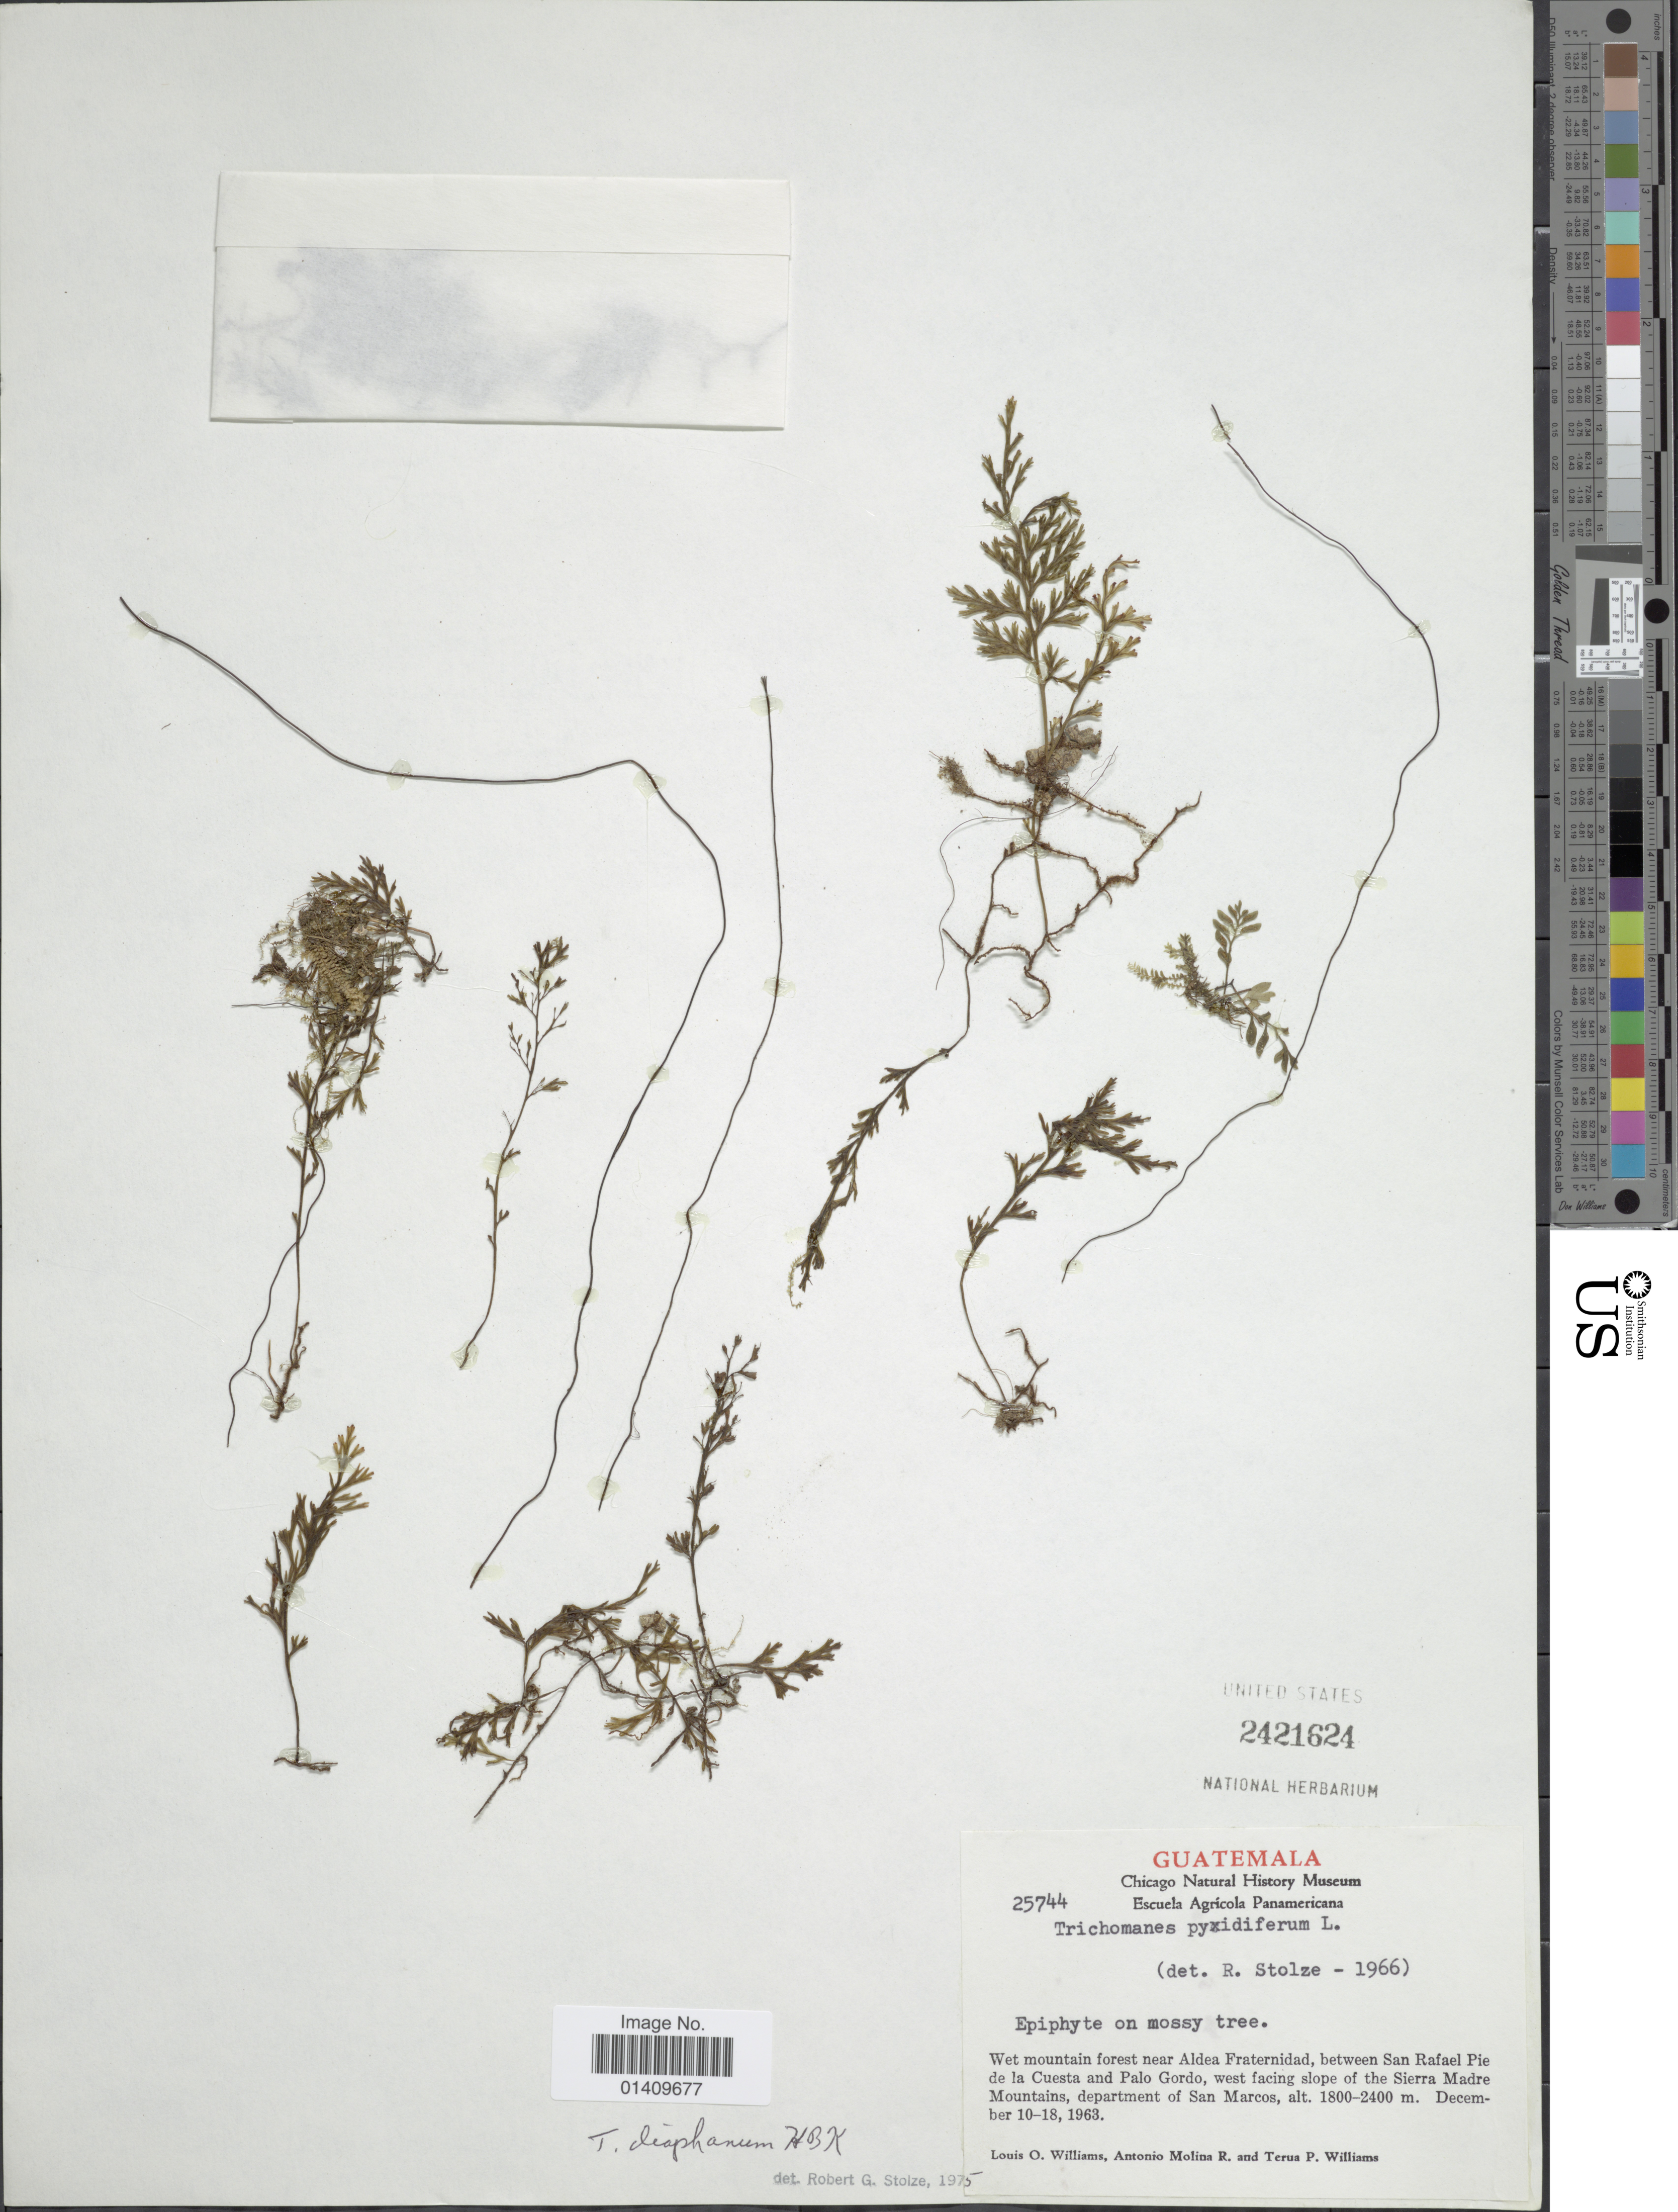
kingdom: Plantae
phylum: Tracheophyta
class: Polypodiopsida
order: Hymenophyllales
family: Hymenophyllaceae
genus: Polyphlebium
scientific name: Polyphlebium diaphanum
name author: (Kunth) Ebihara & Dubuisson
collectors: L. O. Williams, A. Molina R. & T. P. Williams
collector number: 25744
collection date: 1963-12-10/1963-12-18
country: Guatemala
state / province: San Marcos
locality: Wet mountain forest near Aldea Fraternidad between San Rafael Pie de la Cuesta and Pablo Gordo west facing slope of the Sierra Madre mountains department of San Marcos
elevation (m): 1800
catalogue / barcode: US 2421624